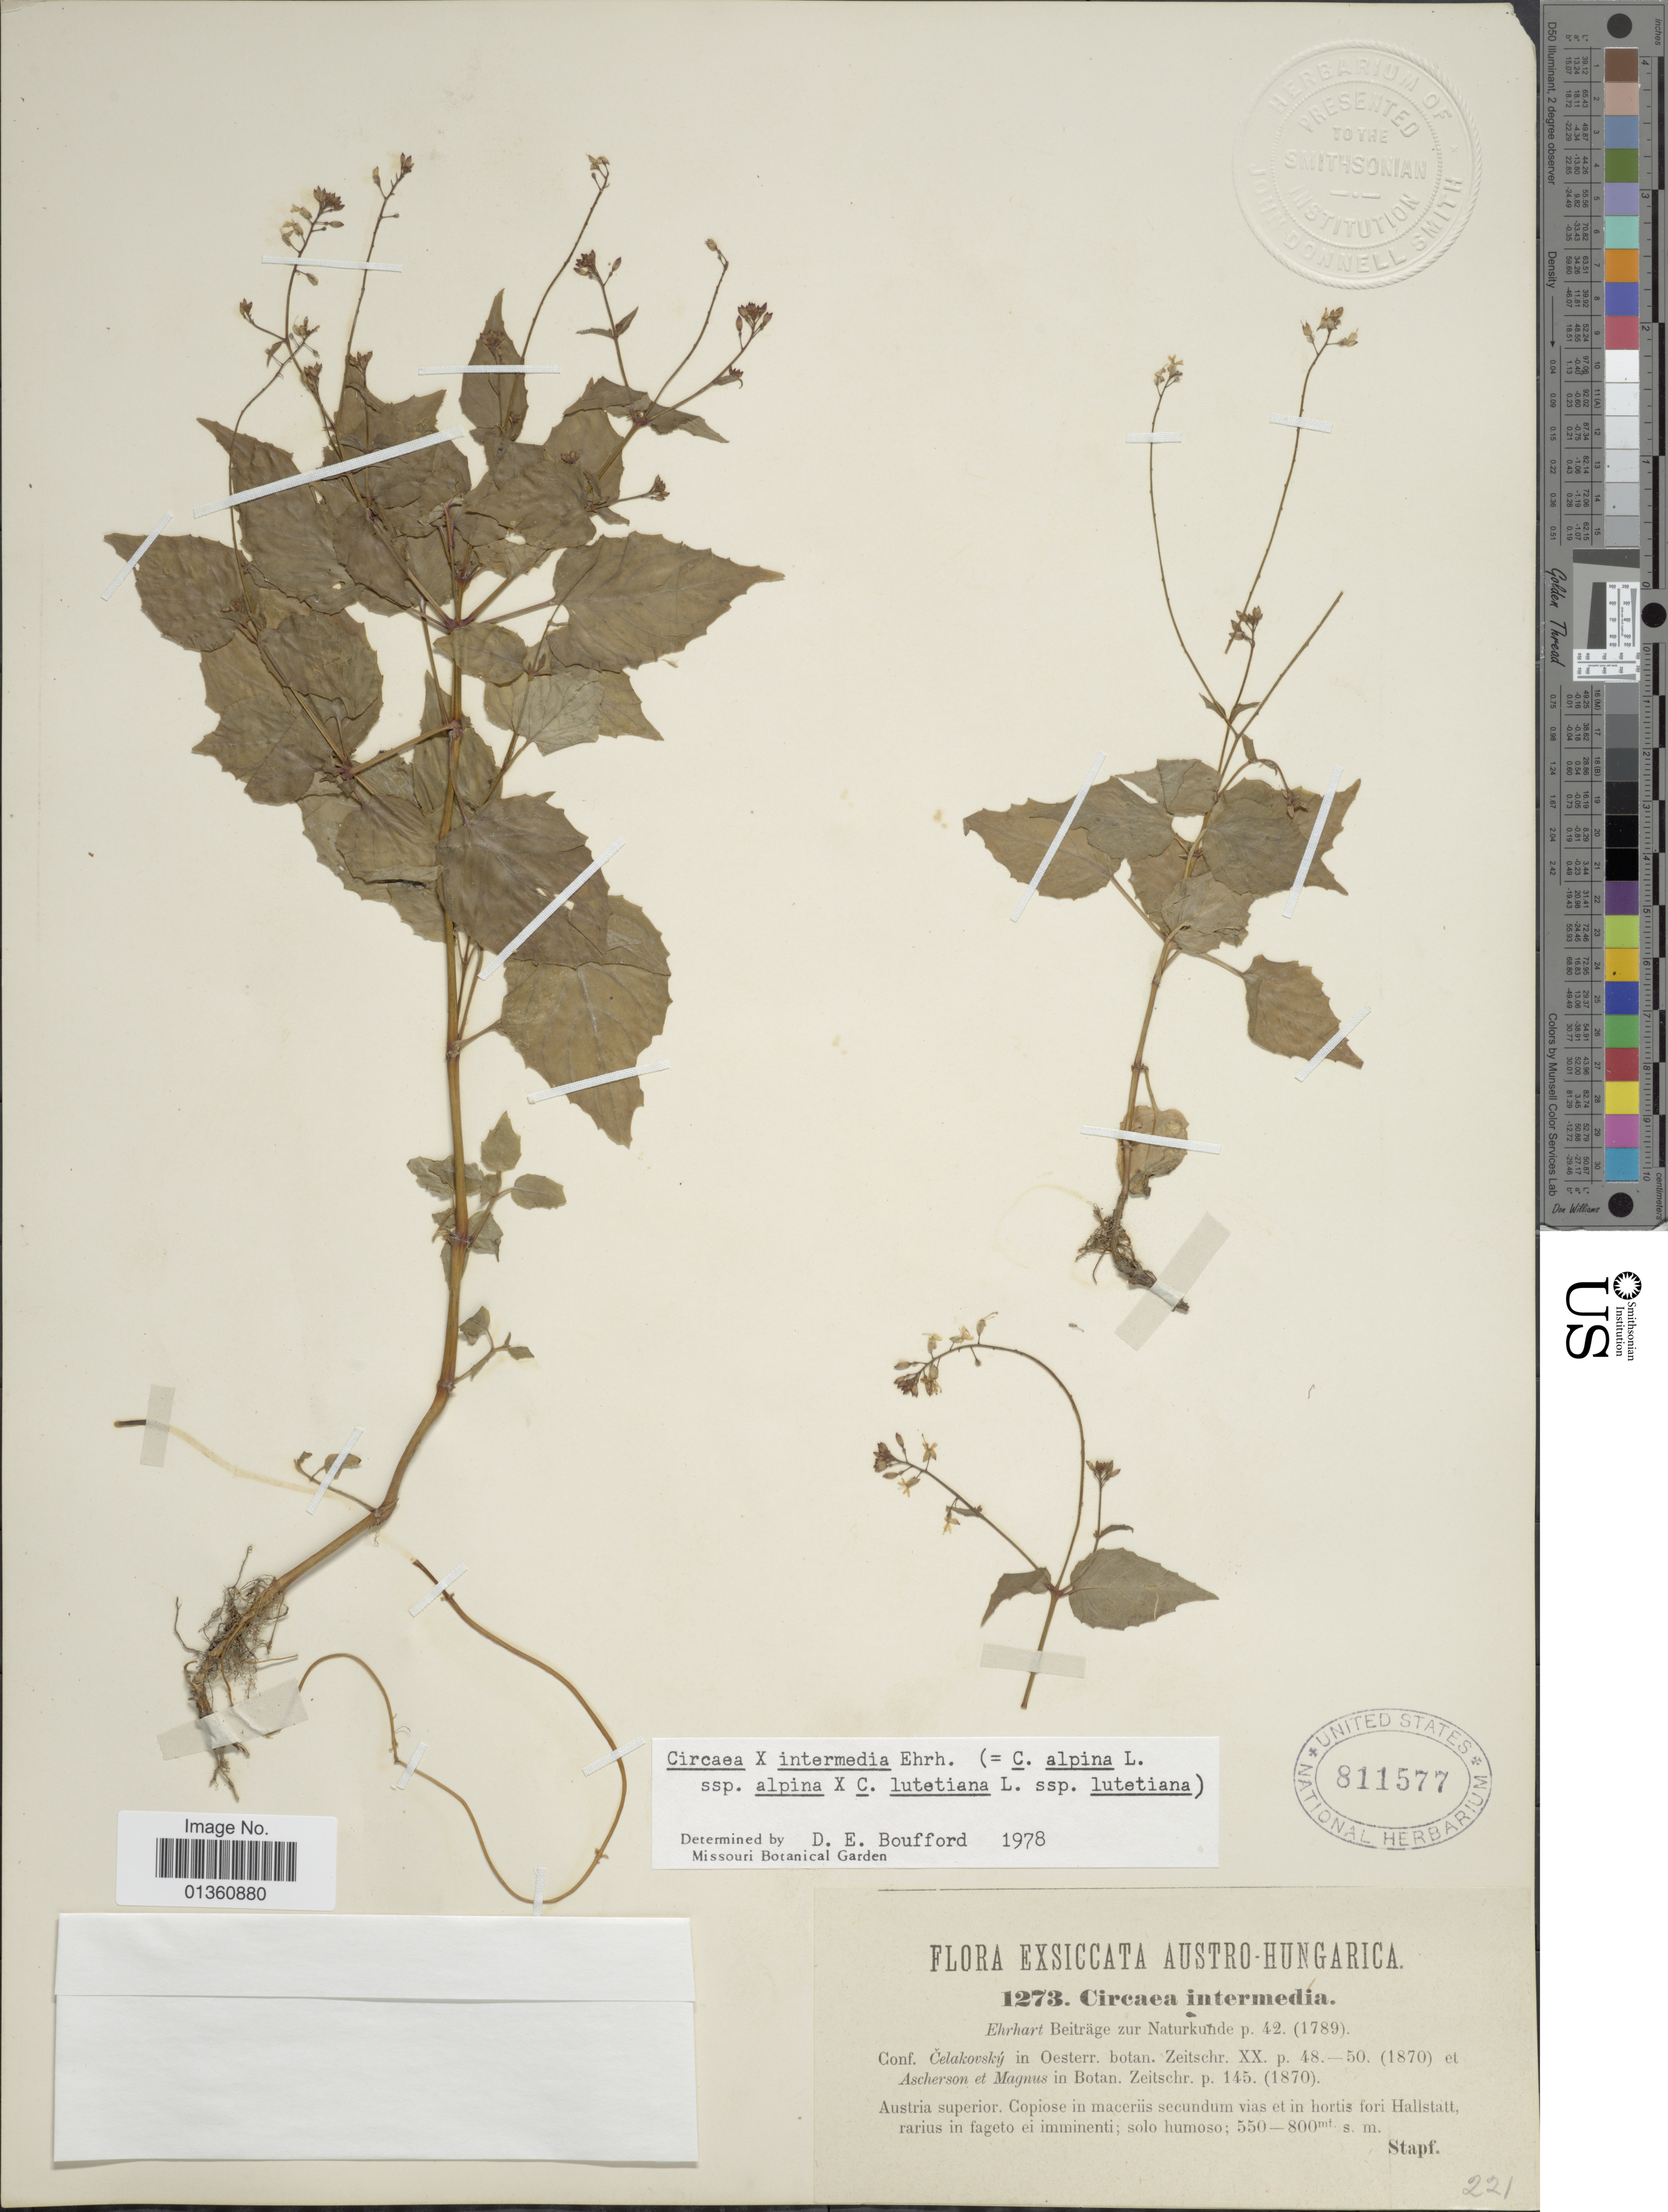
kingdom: Plantae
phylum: Tracheophyta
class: Magnoliopsida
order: Myrtales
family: Onagraceae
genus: Circaea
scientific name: Circaea x intermedia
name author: Ehrh.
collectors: O. Stapf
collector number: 1273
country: Austria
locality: Austro-Hungarica, Copiose in maceriis vias et in hortis fori Hallstatt, rarius in fageto ei imminenti; solo humoso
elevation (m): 550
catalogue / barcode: US 811577